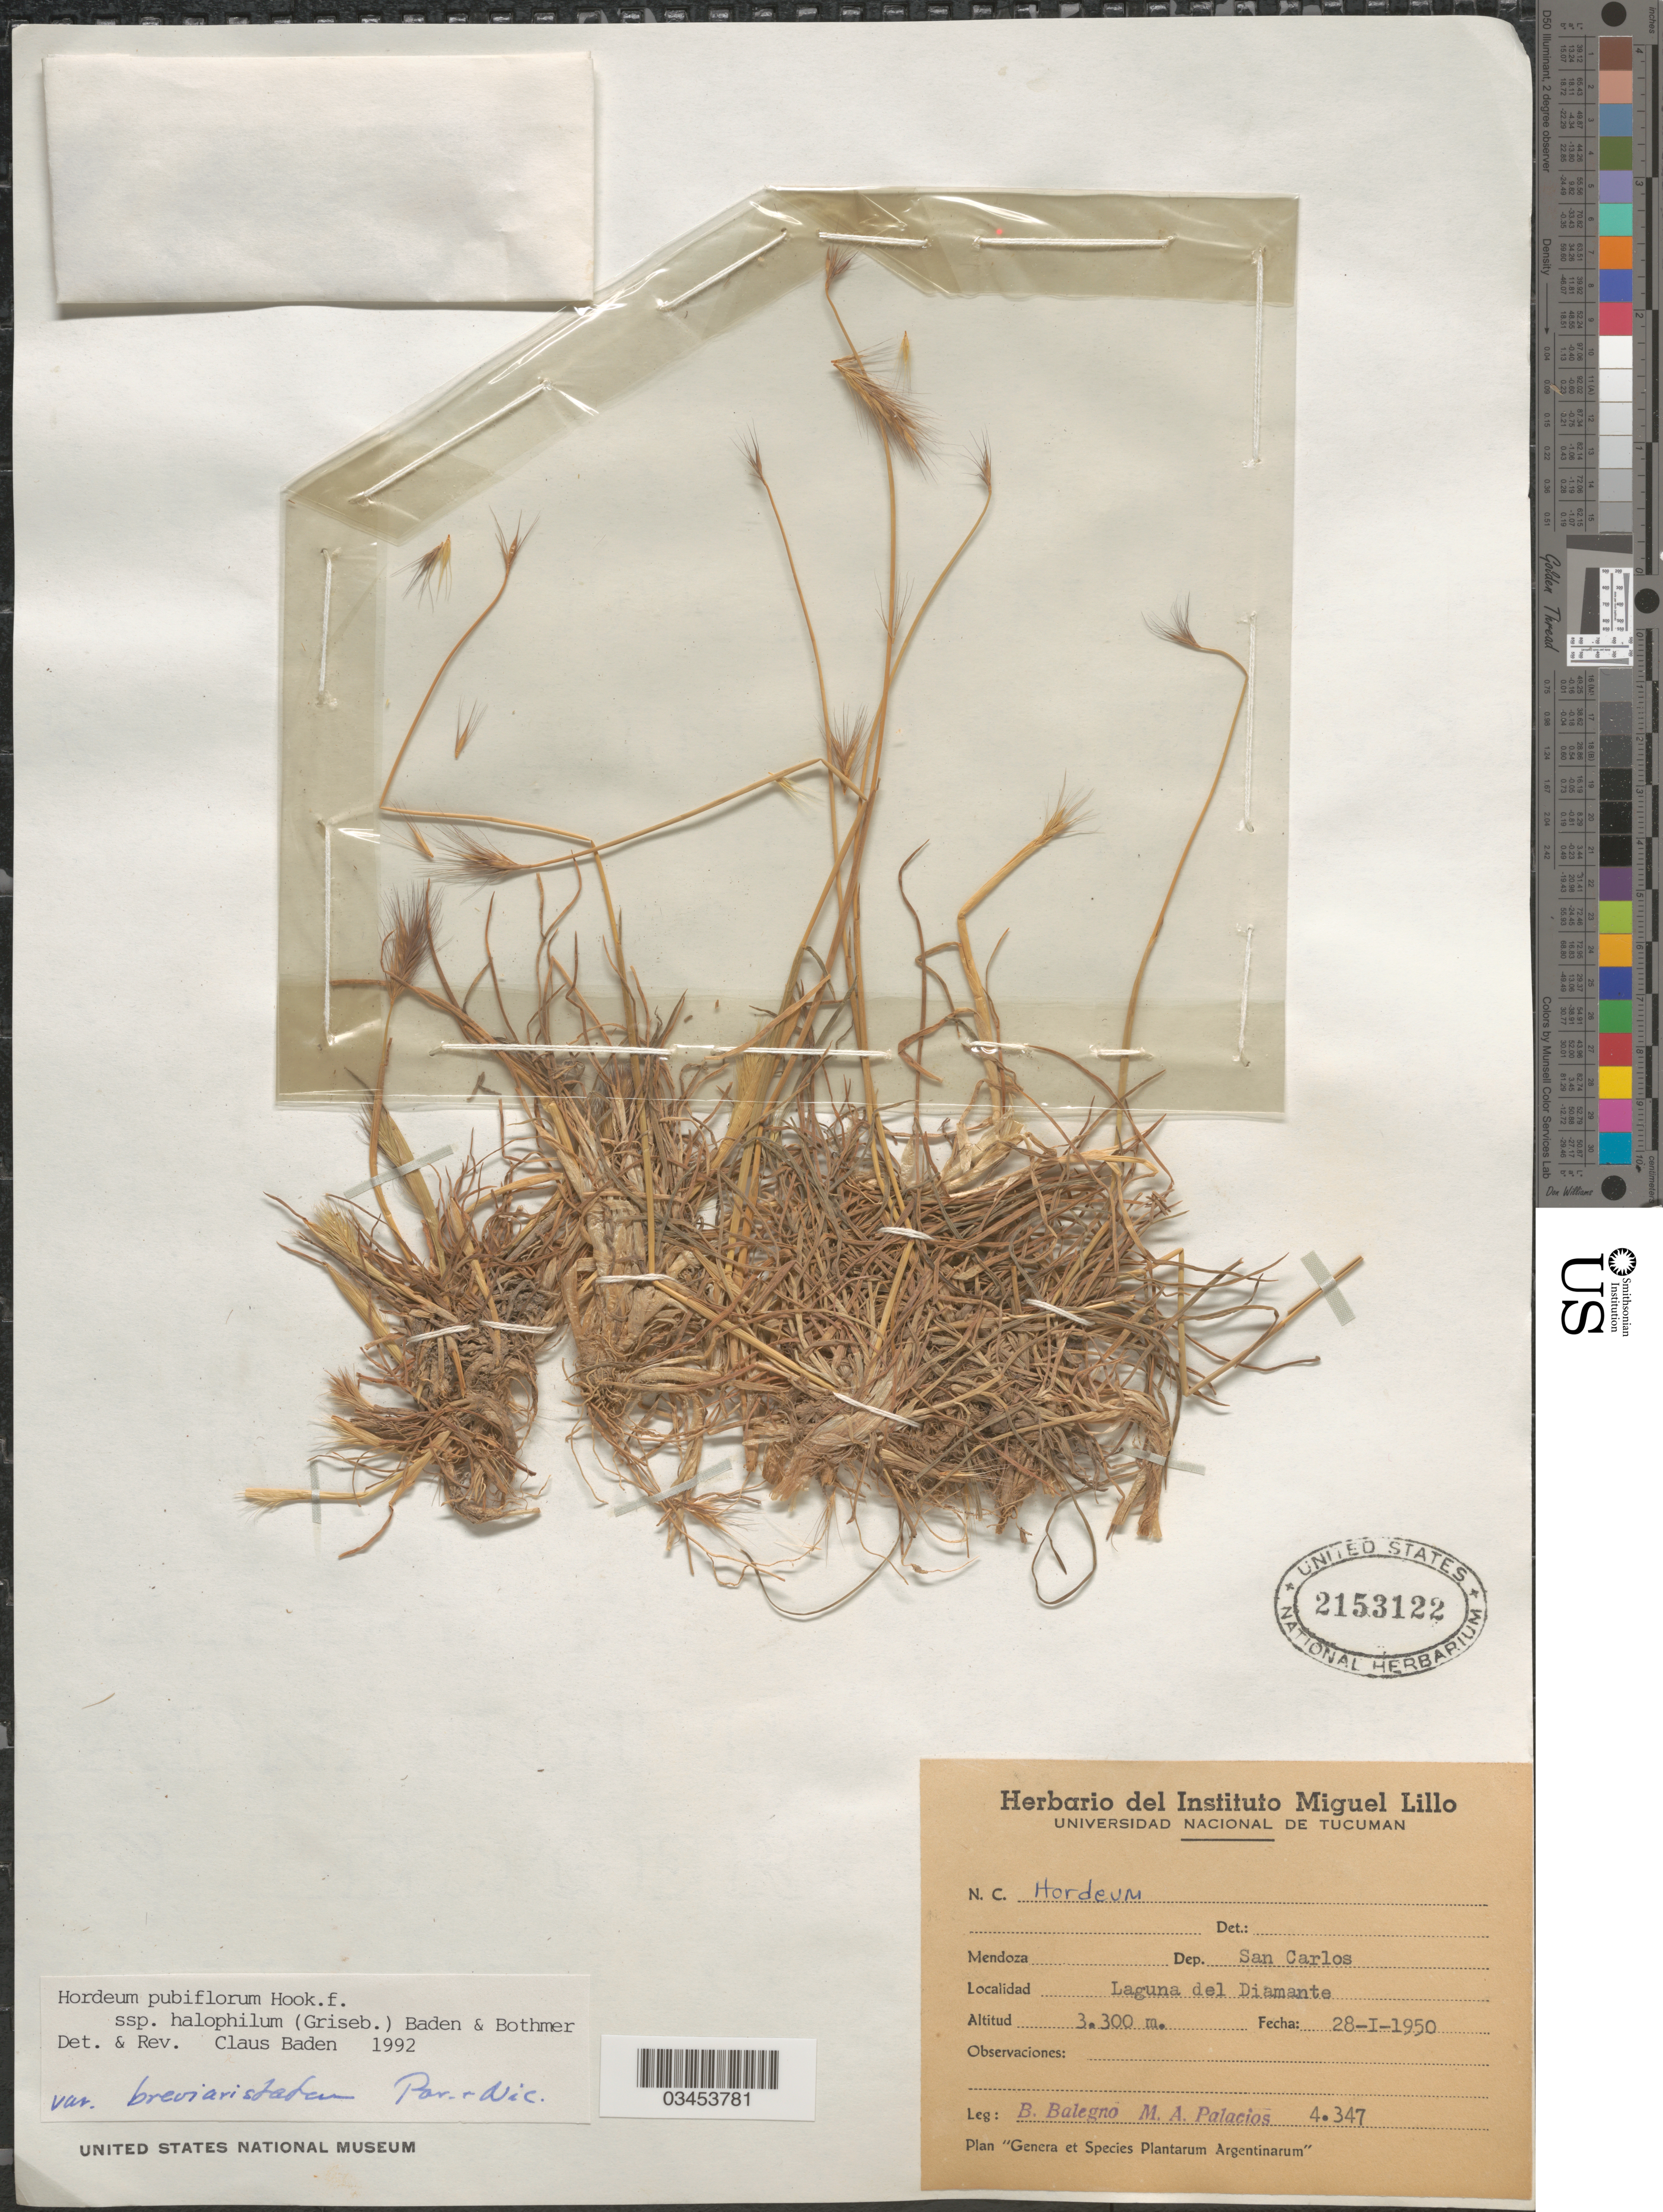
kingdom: Plantae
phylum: Tracheophyta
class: Liliopsida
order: Poales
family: Poaceae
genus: Hordeum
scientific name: Hordeum pubiflorum subsp. halophilum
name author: Hook. f.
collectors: B. Balegno & M. Palacios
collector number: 4347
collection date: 1950-01-28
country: Argentina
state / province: Mendoza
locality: Dep. San Carlos. Laguna del Diamante.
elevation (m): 3300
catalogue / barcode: US 2153122